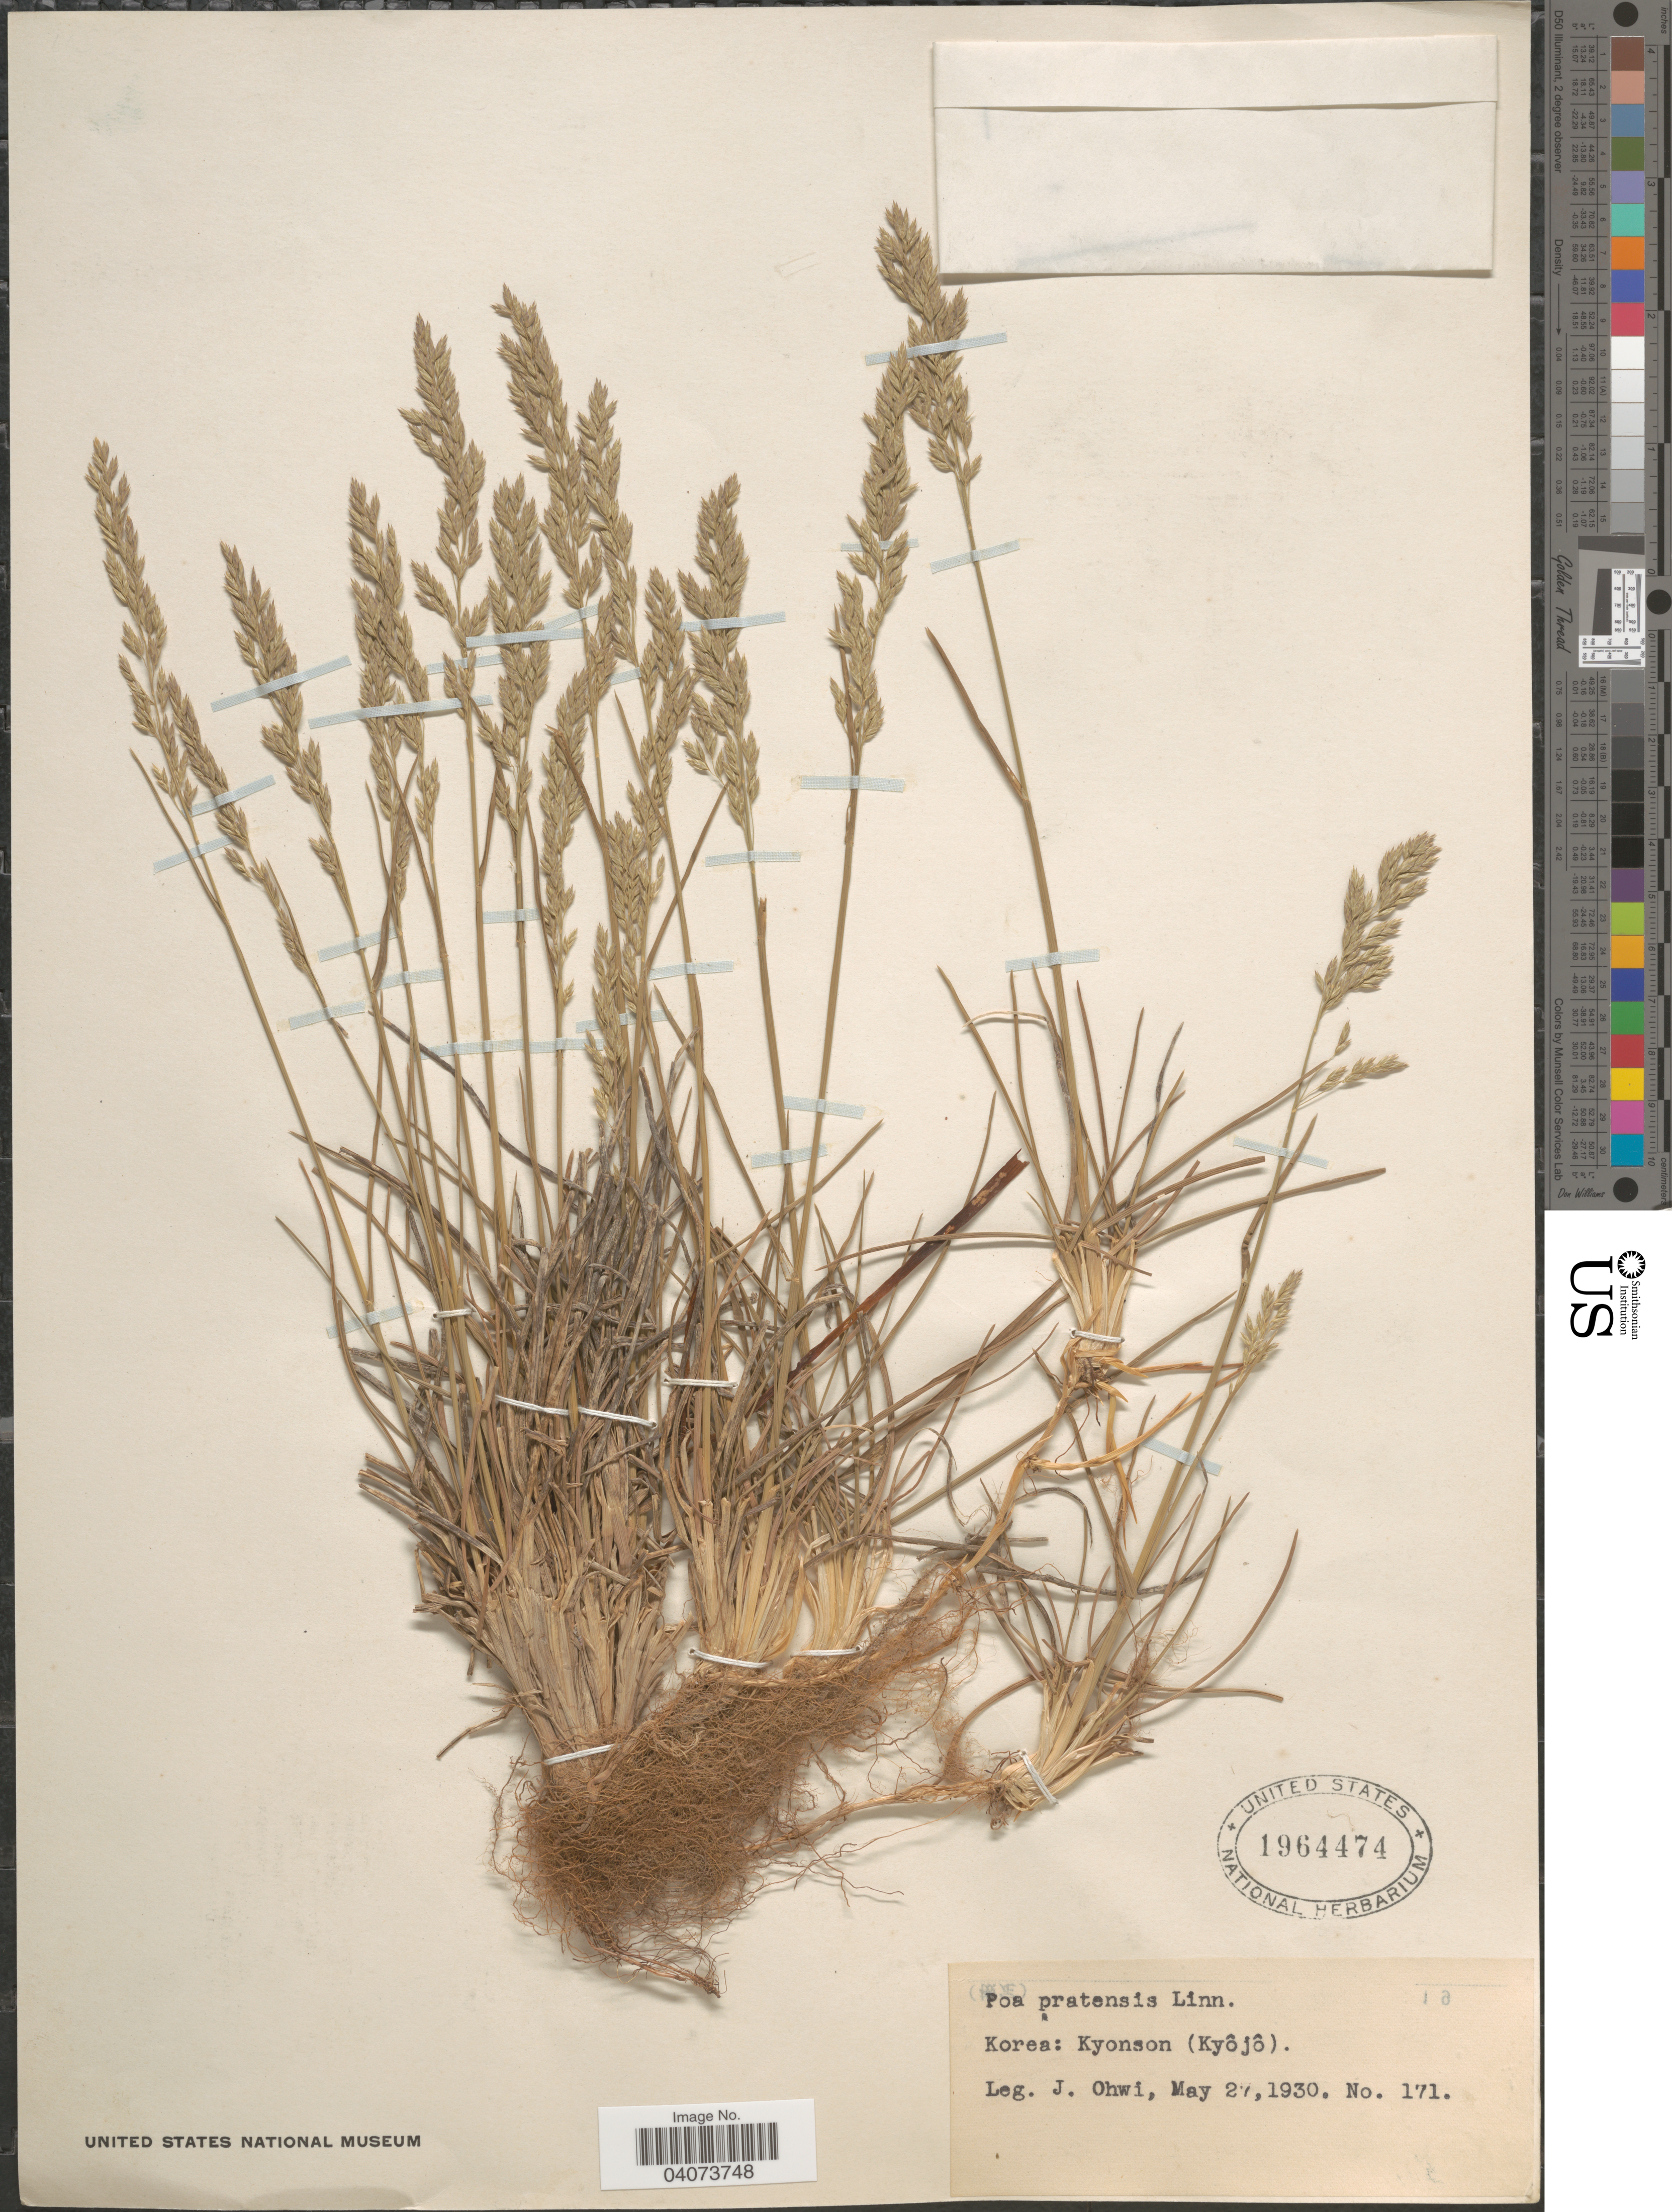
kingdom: Plantae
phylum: Tracheophyta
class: Liliopsida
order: Poales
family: Poaceae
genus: Poa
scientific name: Poa pratensis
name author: L.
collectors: J. Ohwi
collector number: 171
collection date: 1930-05-27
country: North Korea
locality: Kyonson (Kyôjô).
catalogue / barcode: US 1964474